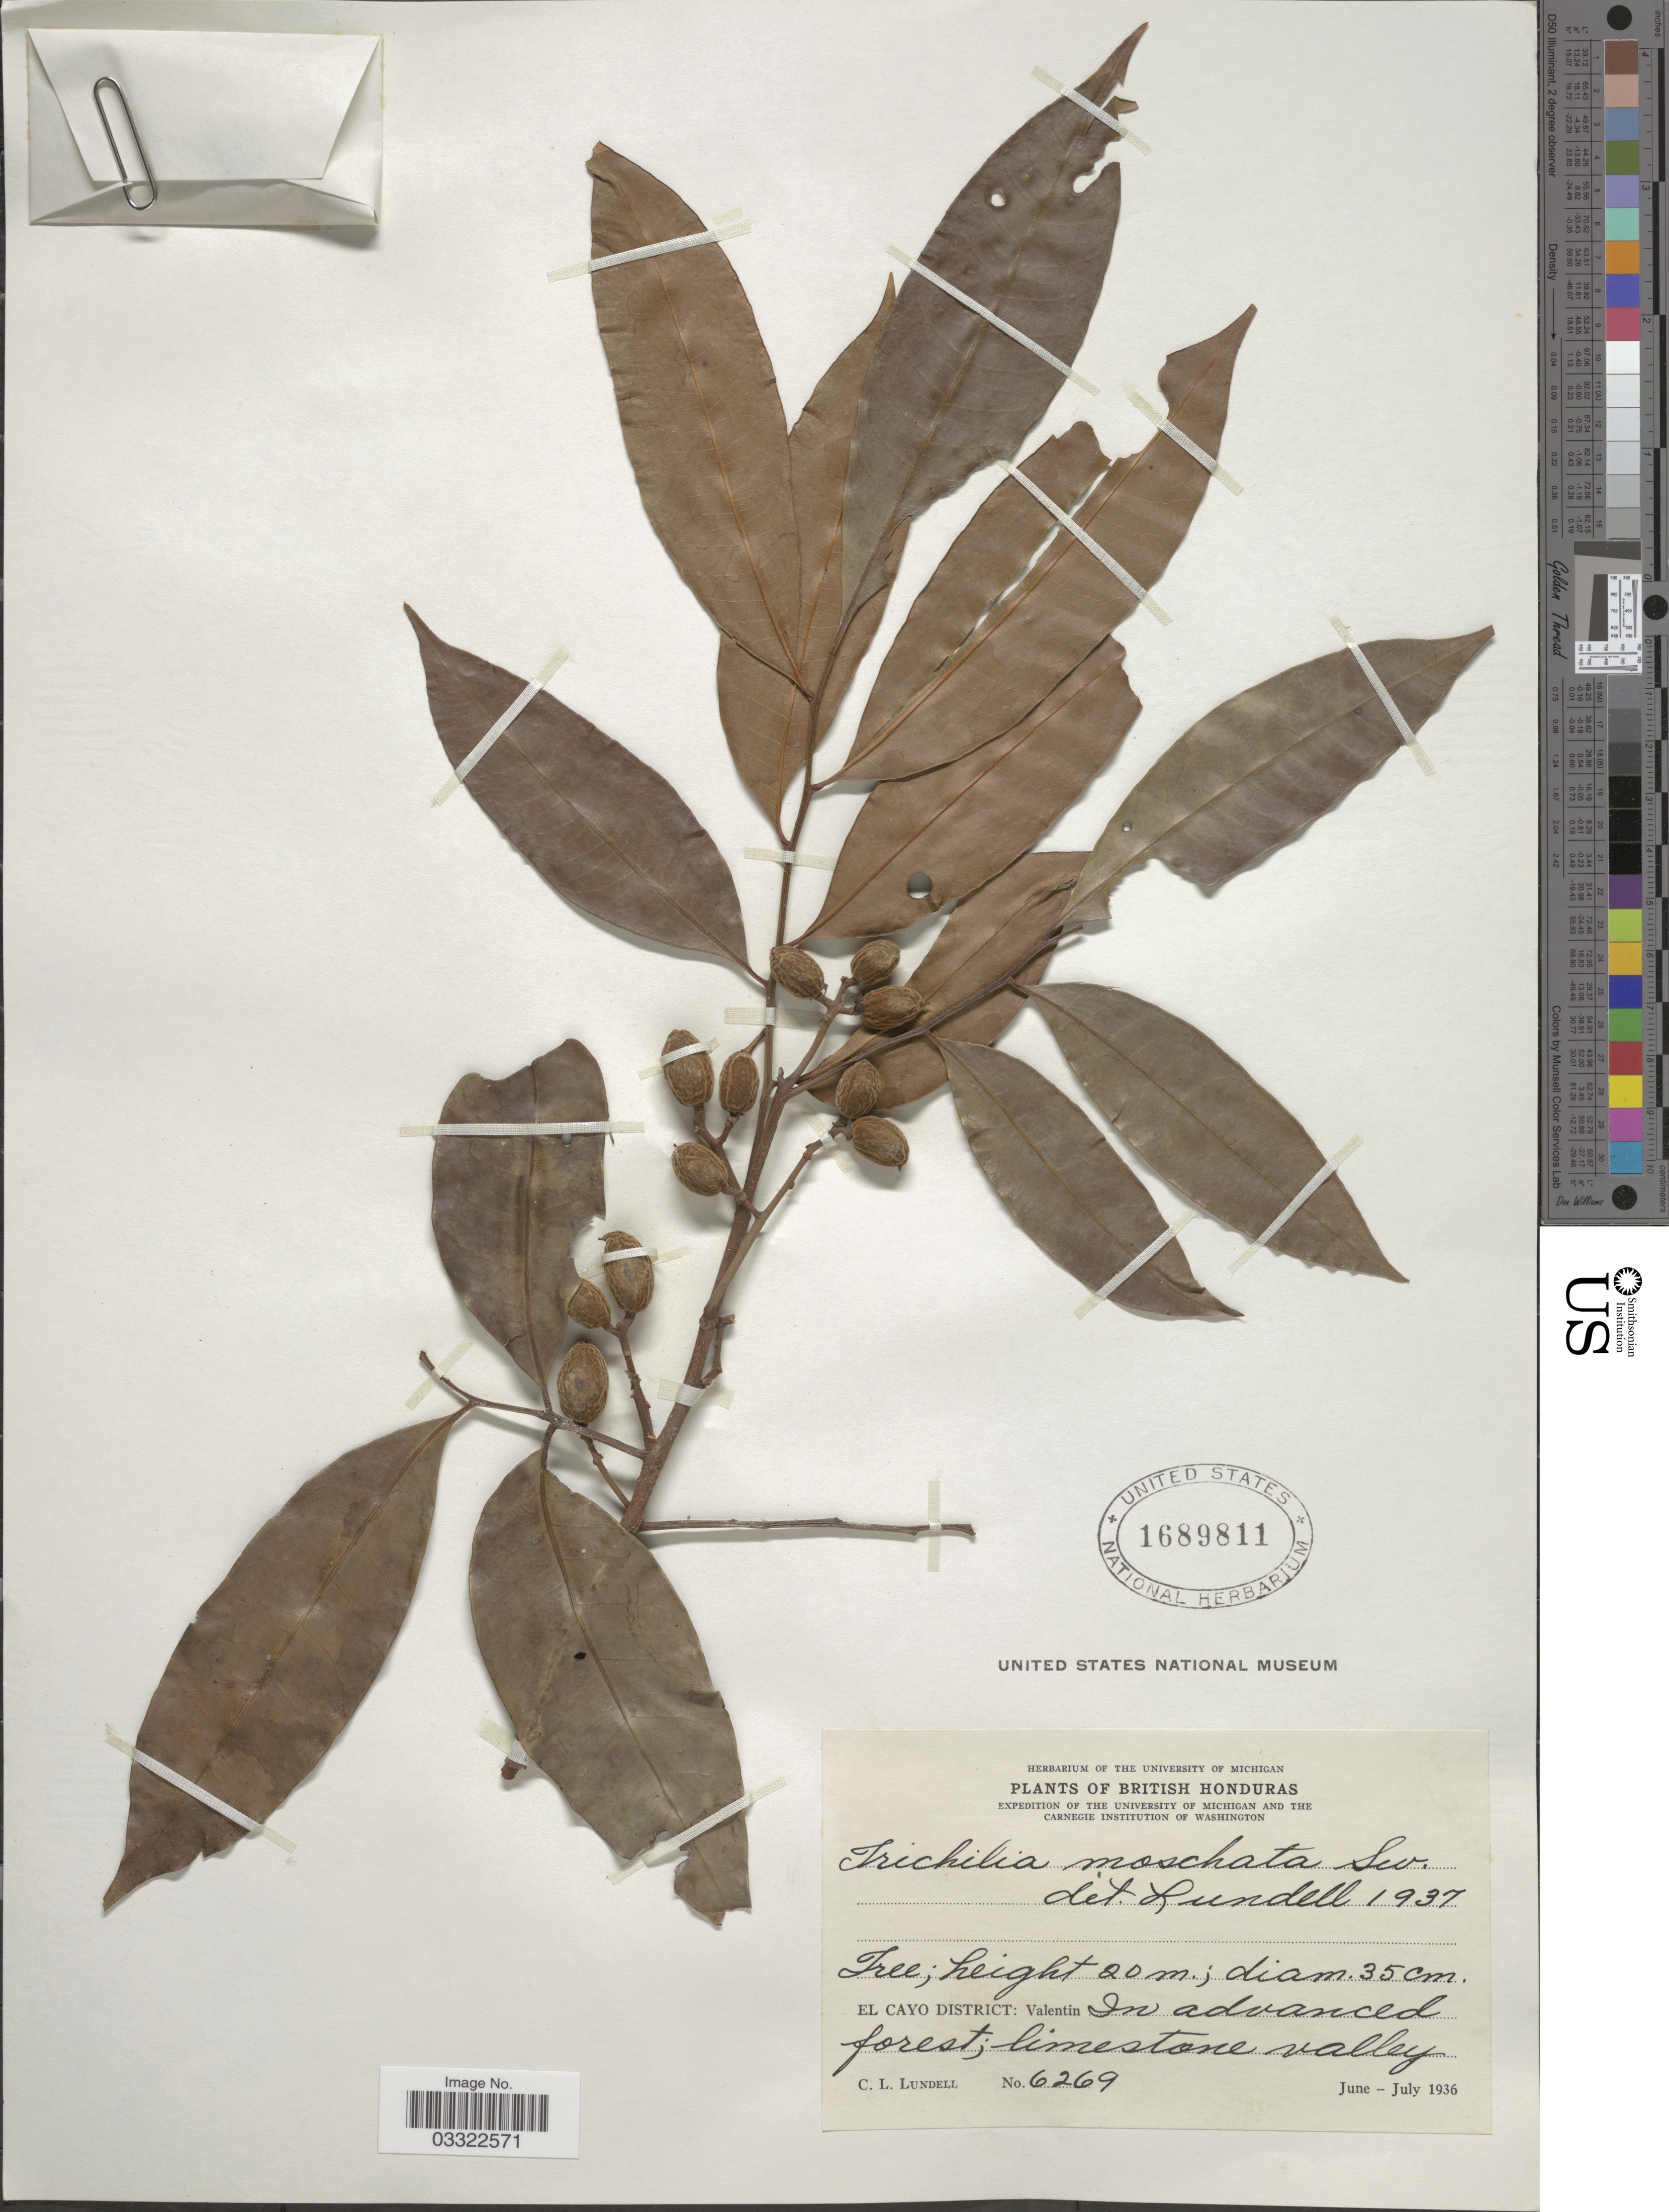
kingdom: Plantae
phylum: Tracheophyta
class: Magnoliopsida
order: Sapindales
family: Meliaceae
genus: Trichilia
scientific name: Trichilia moschata subsp. moschata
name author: Sw.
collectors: C. L. Lundell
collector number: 6269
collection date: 1936-06/1936-07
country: Belize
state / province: Cayo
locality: British Honduras. El Cayo District: Valentin In advanced forest.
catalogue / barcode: US 1689811